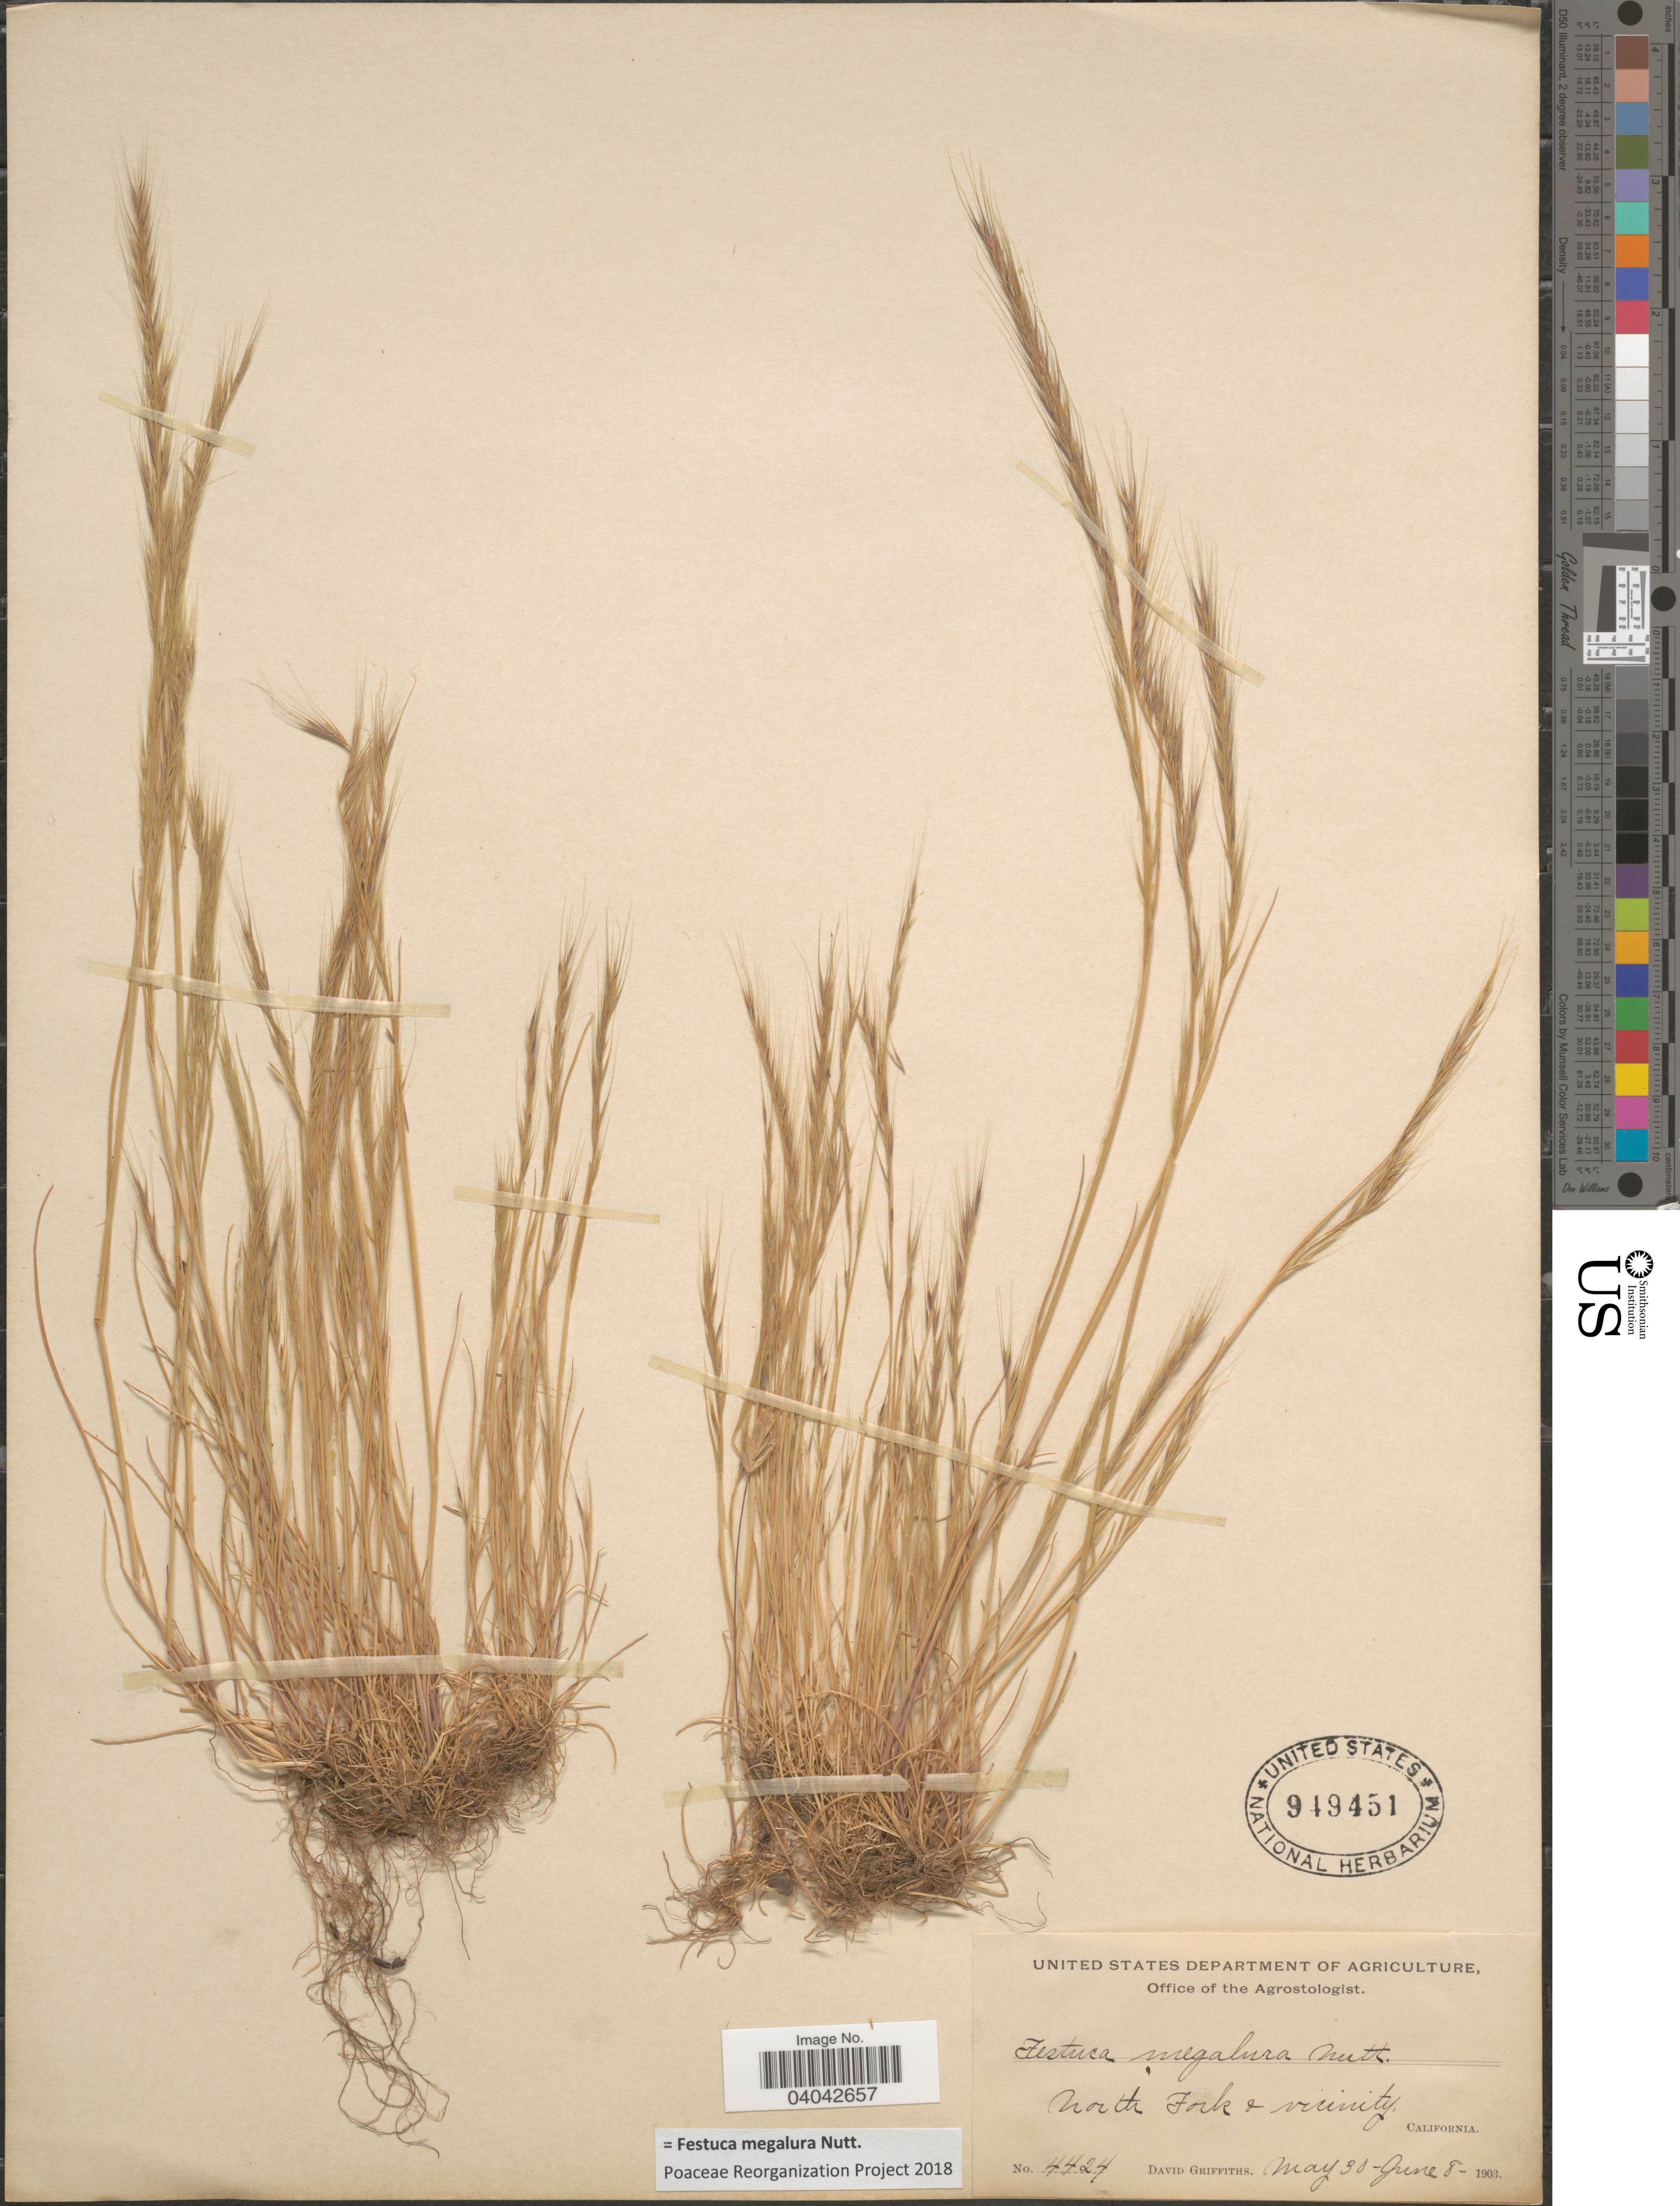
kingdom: Plantae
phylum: Tracheophyta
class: Liliopsida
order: Poales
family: Poaceae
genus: Festuca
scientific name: Festuca megalura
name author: Nutt.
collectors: D. Griffiths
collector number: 4424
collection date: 1903-05-30/1903-06-08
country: United States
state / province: California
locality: North Fork & vicinity.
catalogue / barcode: US 949451